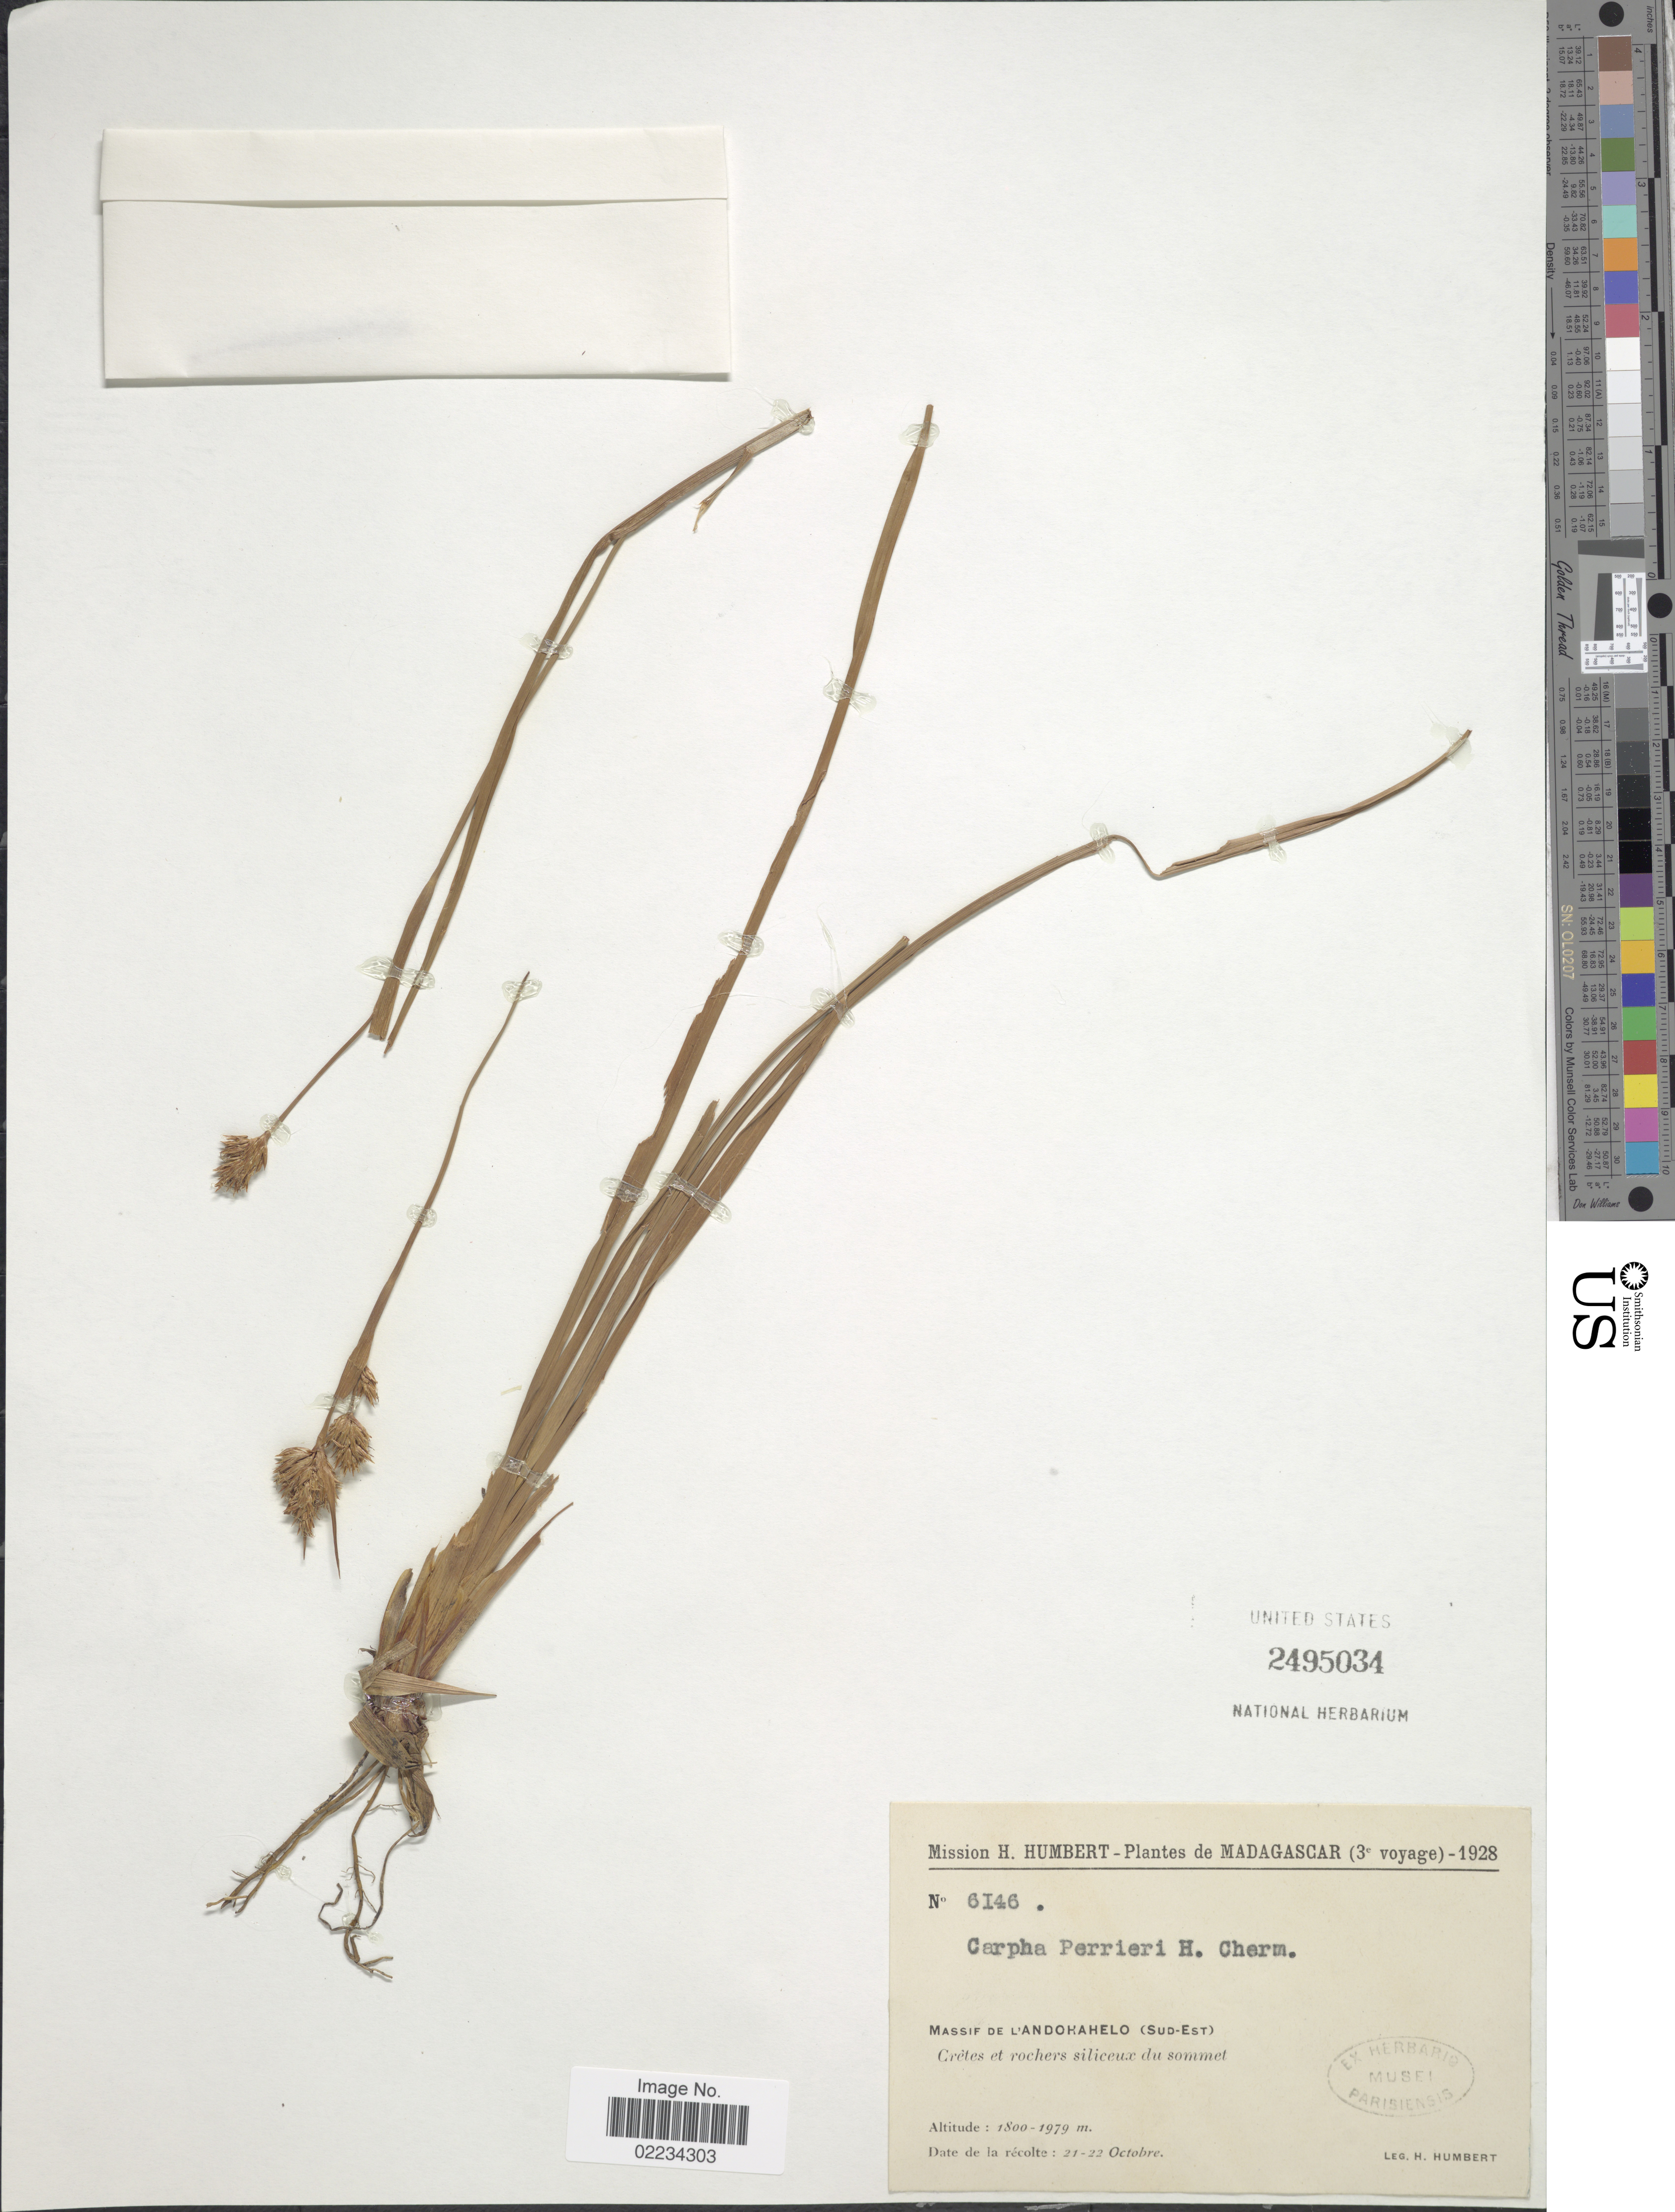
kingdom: Plantae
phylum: Tracheophyta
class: Liliopsida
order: Poales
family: Cyperaceae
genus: Carpha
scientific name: Carpha perrieri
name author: Cherm.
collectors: H. Humbert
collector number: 6146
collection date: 1928-10-21/1928-10-22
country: Madagascar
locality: Massif de l'Andohahelo (Sud-Est) Crêtes et rochers siliceux du sommet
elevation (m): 1800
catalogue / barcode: US 2495034